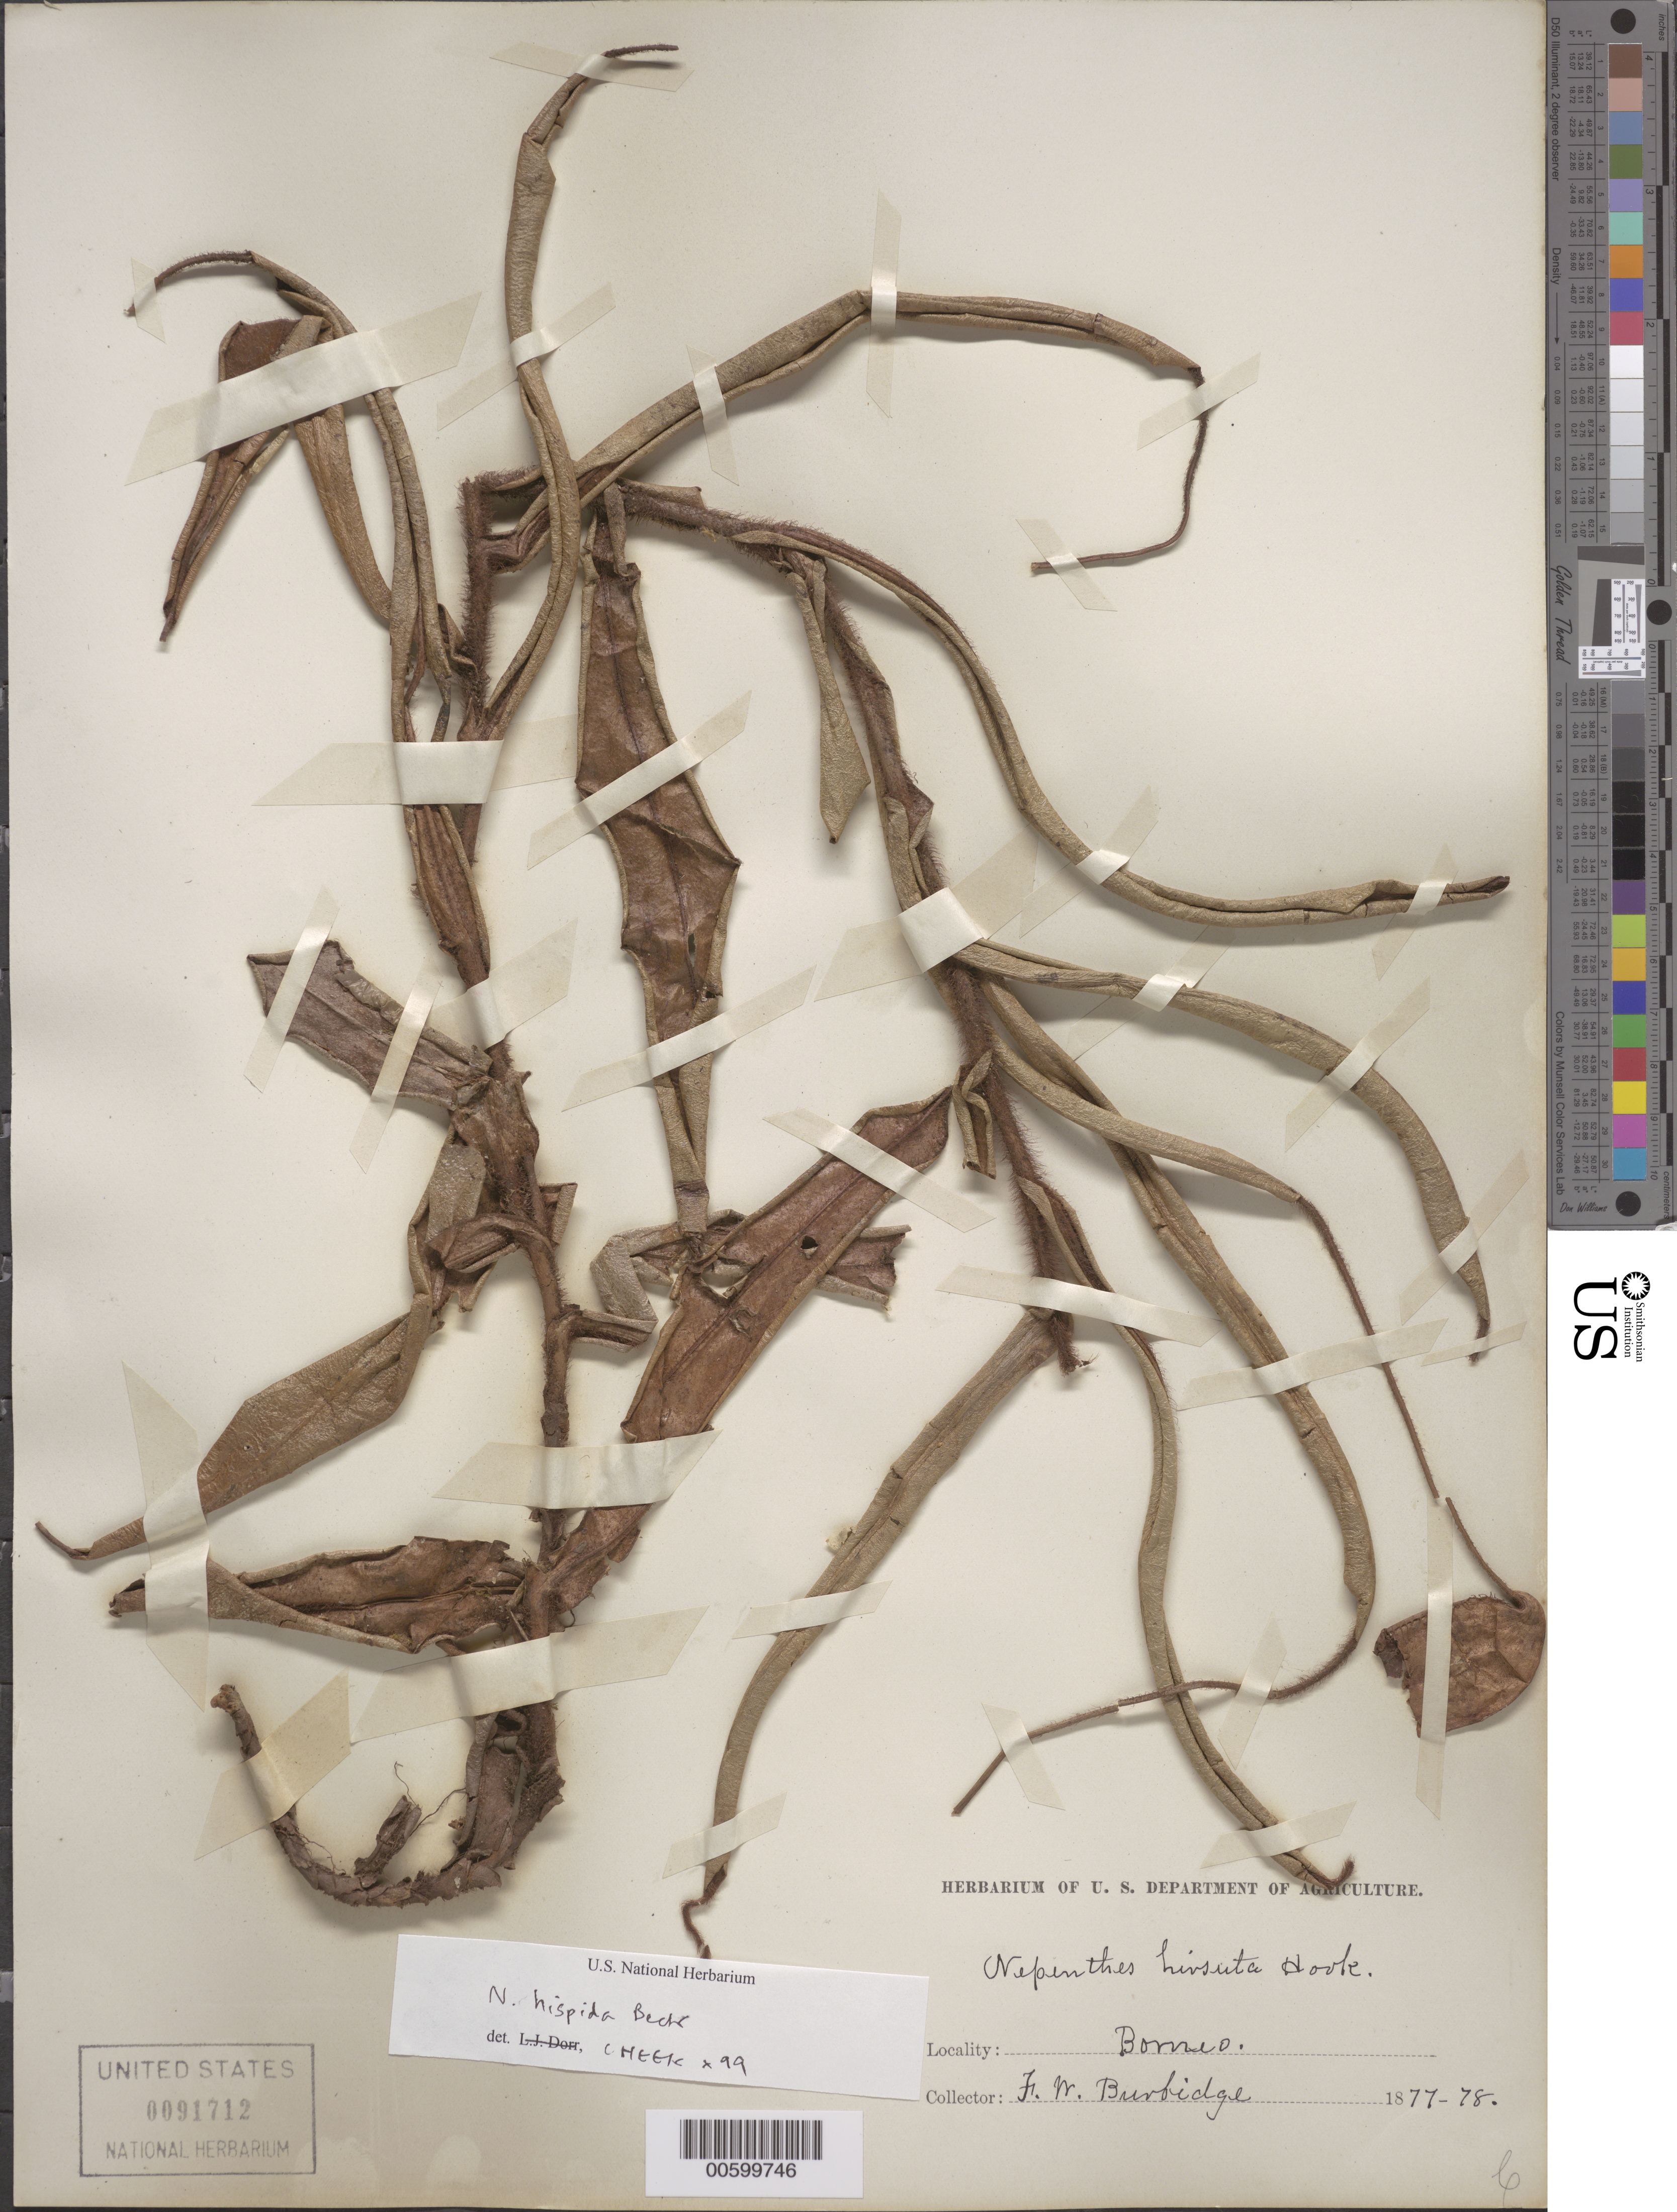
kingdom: Plantae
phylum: Tracheophyta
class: Magnoliopsida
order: Caryophyllales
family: Nepenthaceae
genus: Nepenthes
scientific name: Nepenthes hispida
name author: Beck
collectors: F. Burbridge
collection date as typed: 1877 to -- -- 1878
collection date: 1877/1878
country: Malaysia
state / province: Sabah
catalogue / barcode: US 91712-2